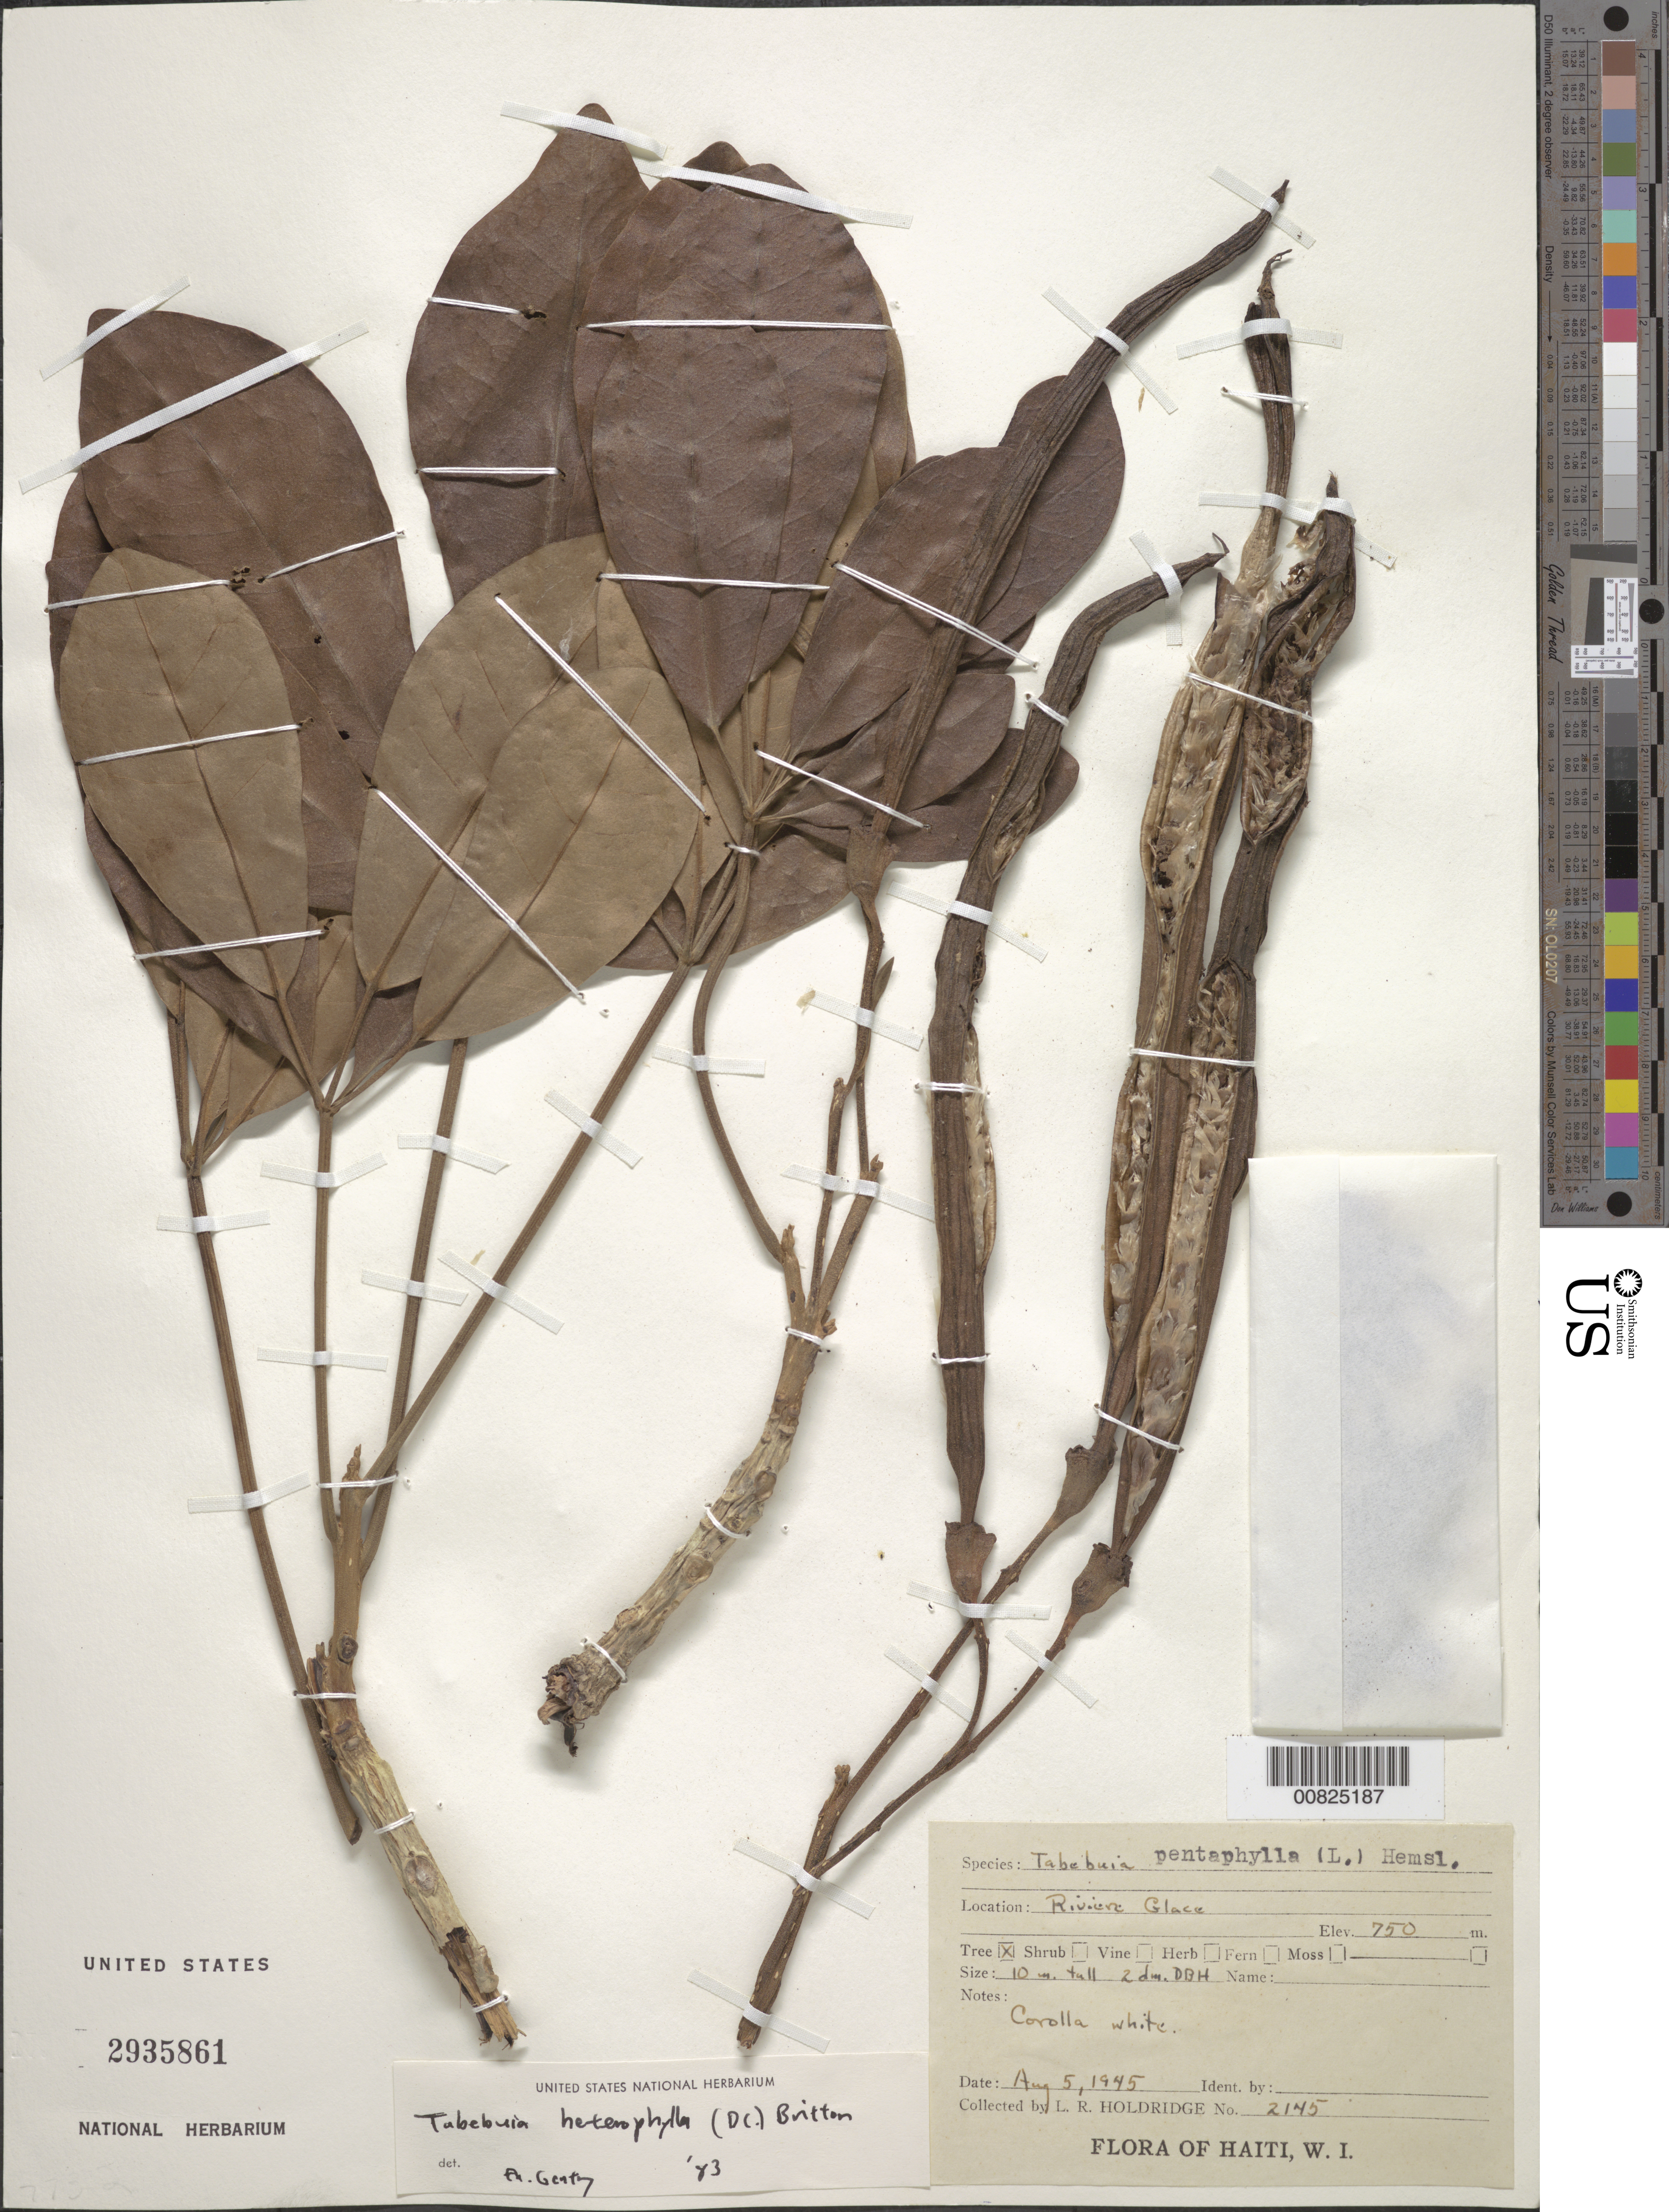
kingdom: Plantae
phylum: Tracheophyta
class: Magnoliopsida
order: Lamiales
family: Bignoniaceae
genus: Tabebuia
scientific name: Tabebuia heterophylla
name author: (DC.) Britton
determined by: Gentry, A. H.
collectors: L. Holdridge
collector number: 2145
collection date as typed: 05 Aug 1945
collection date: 1945-08-05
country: Haiti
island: Hispaniola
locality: Rivière Glace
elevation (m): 750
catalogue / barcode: US 2935861